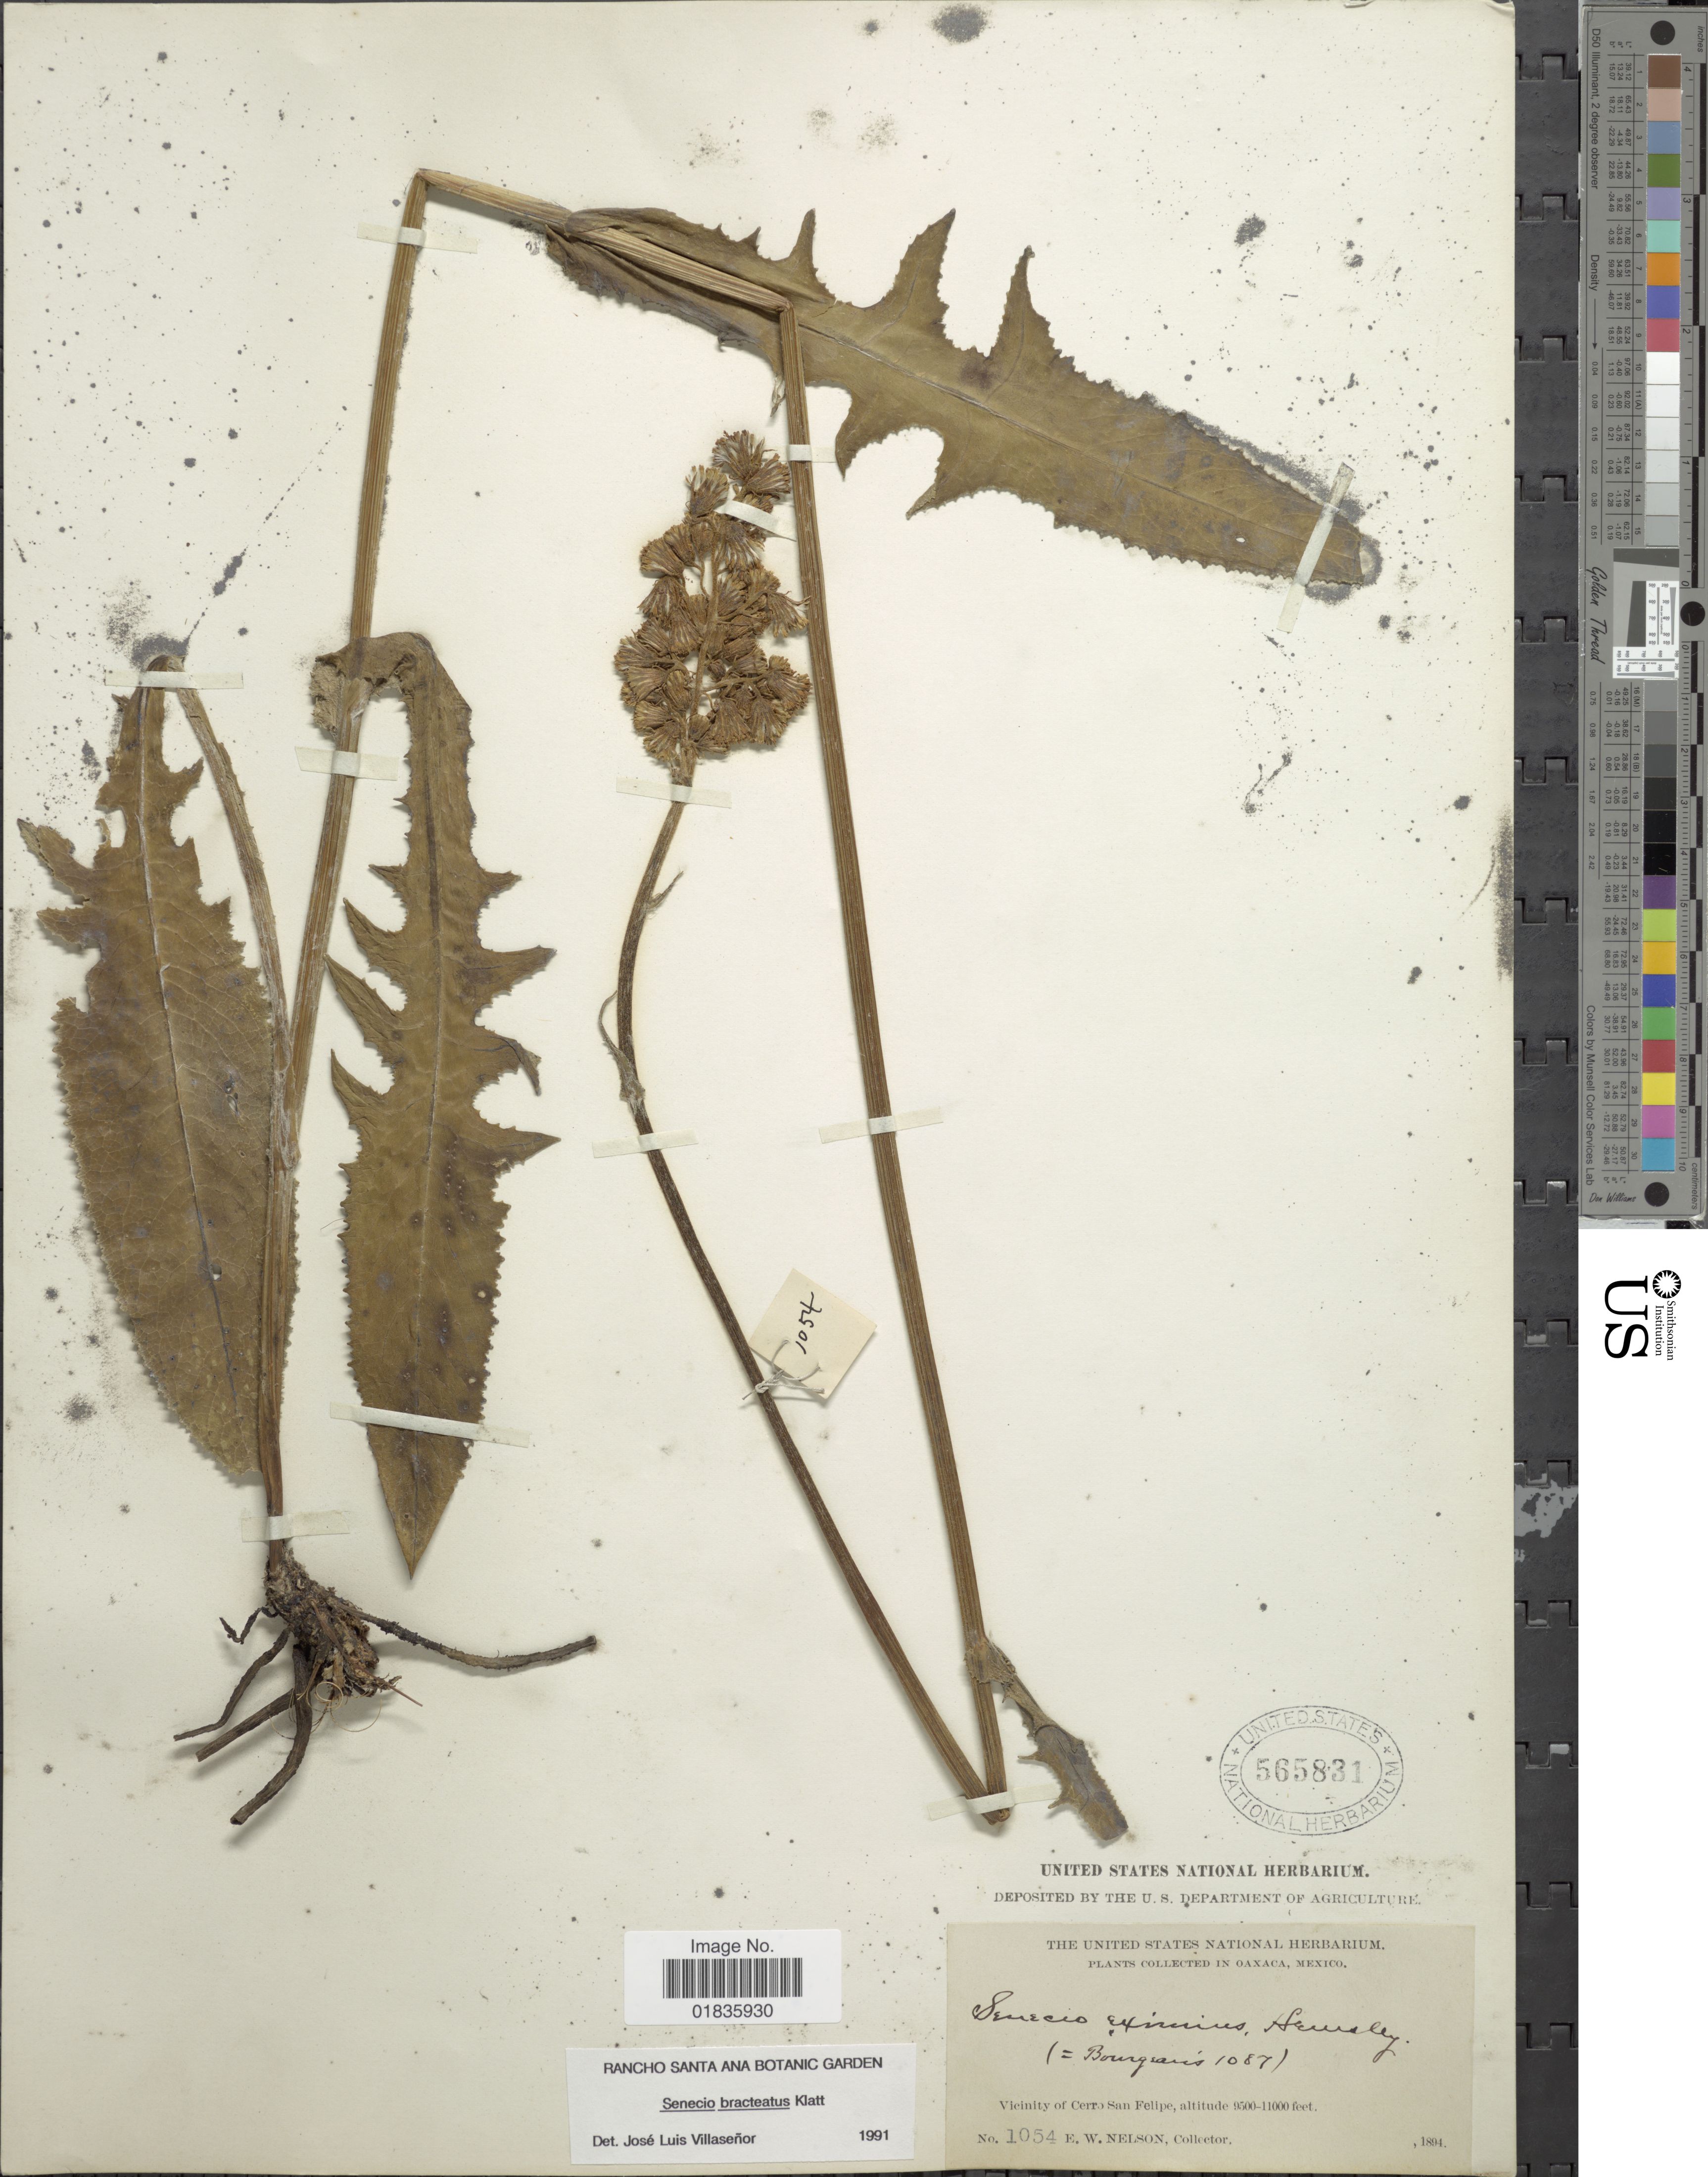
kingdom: Plantae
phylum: Tracheophyta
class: Magnoliopsida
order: Asterales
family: Asteraceae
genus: Senecio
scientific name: Senecio sennikovii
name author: Kottaim.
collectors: E. W. Nelson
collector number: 1054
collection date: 1894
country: Mexico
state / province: Oaxaca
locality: Vicinity of Cerro San Felipe.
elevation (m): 2896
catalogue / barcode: US 565831